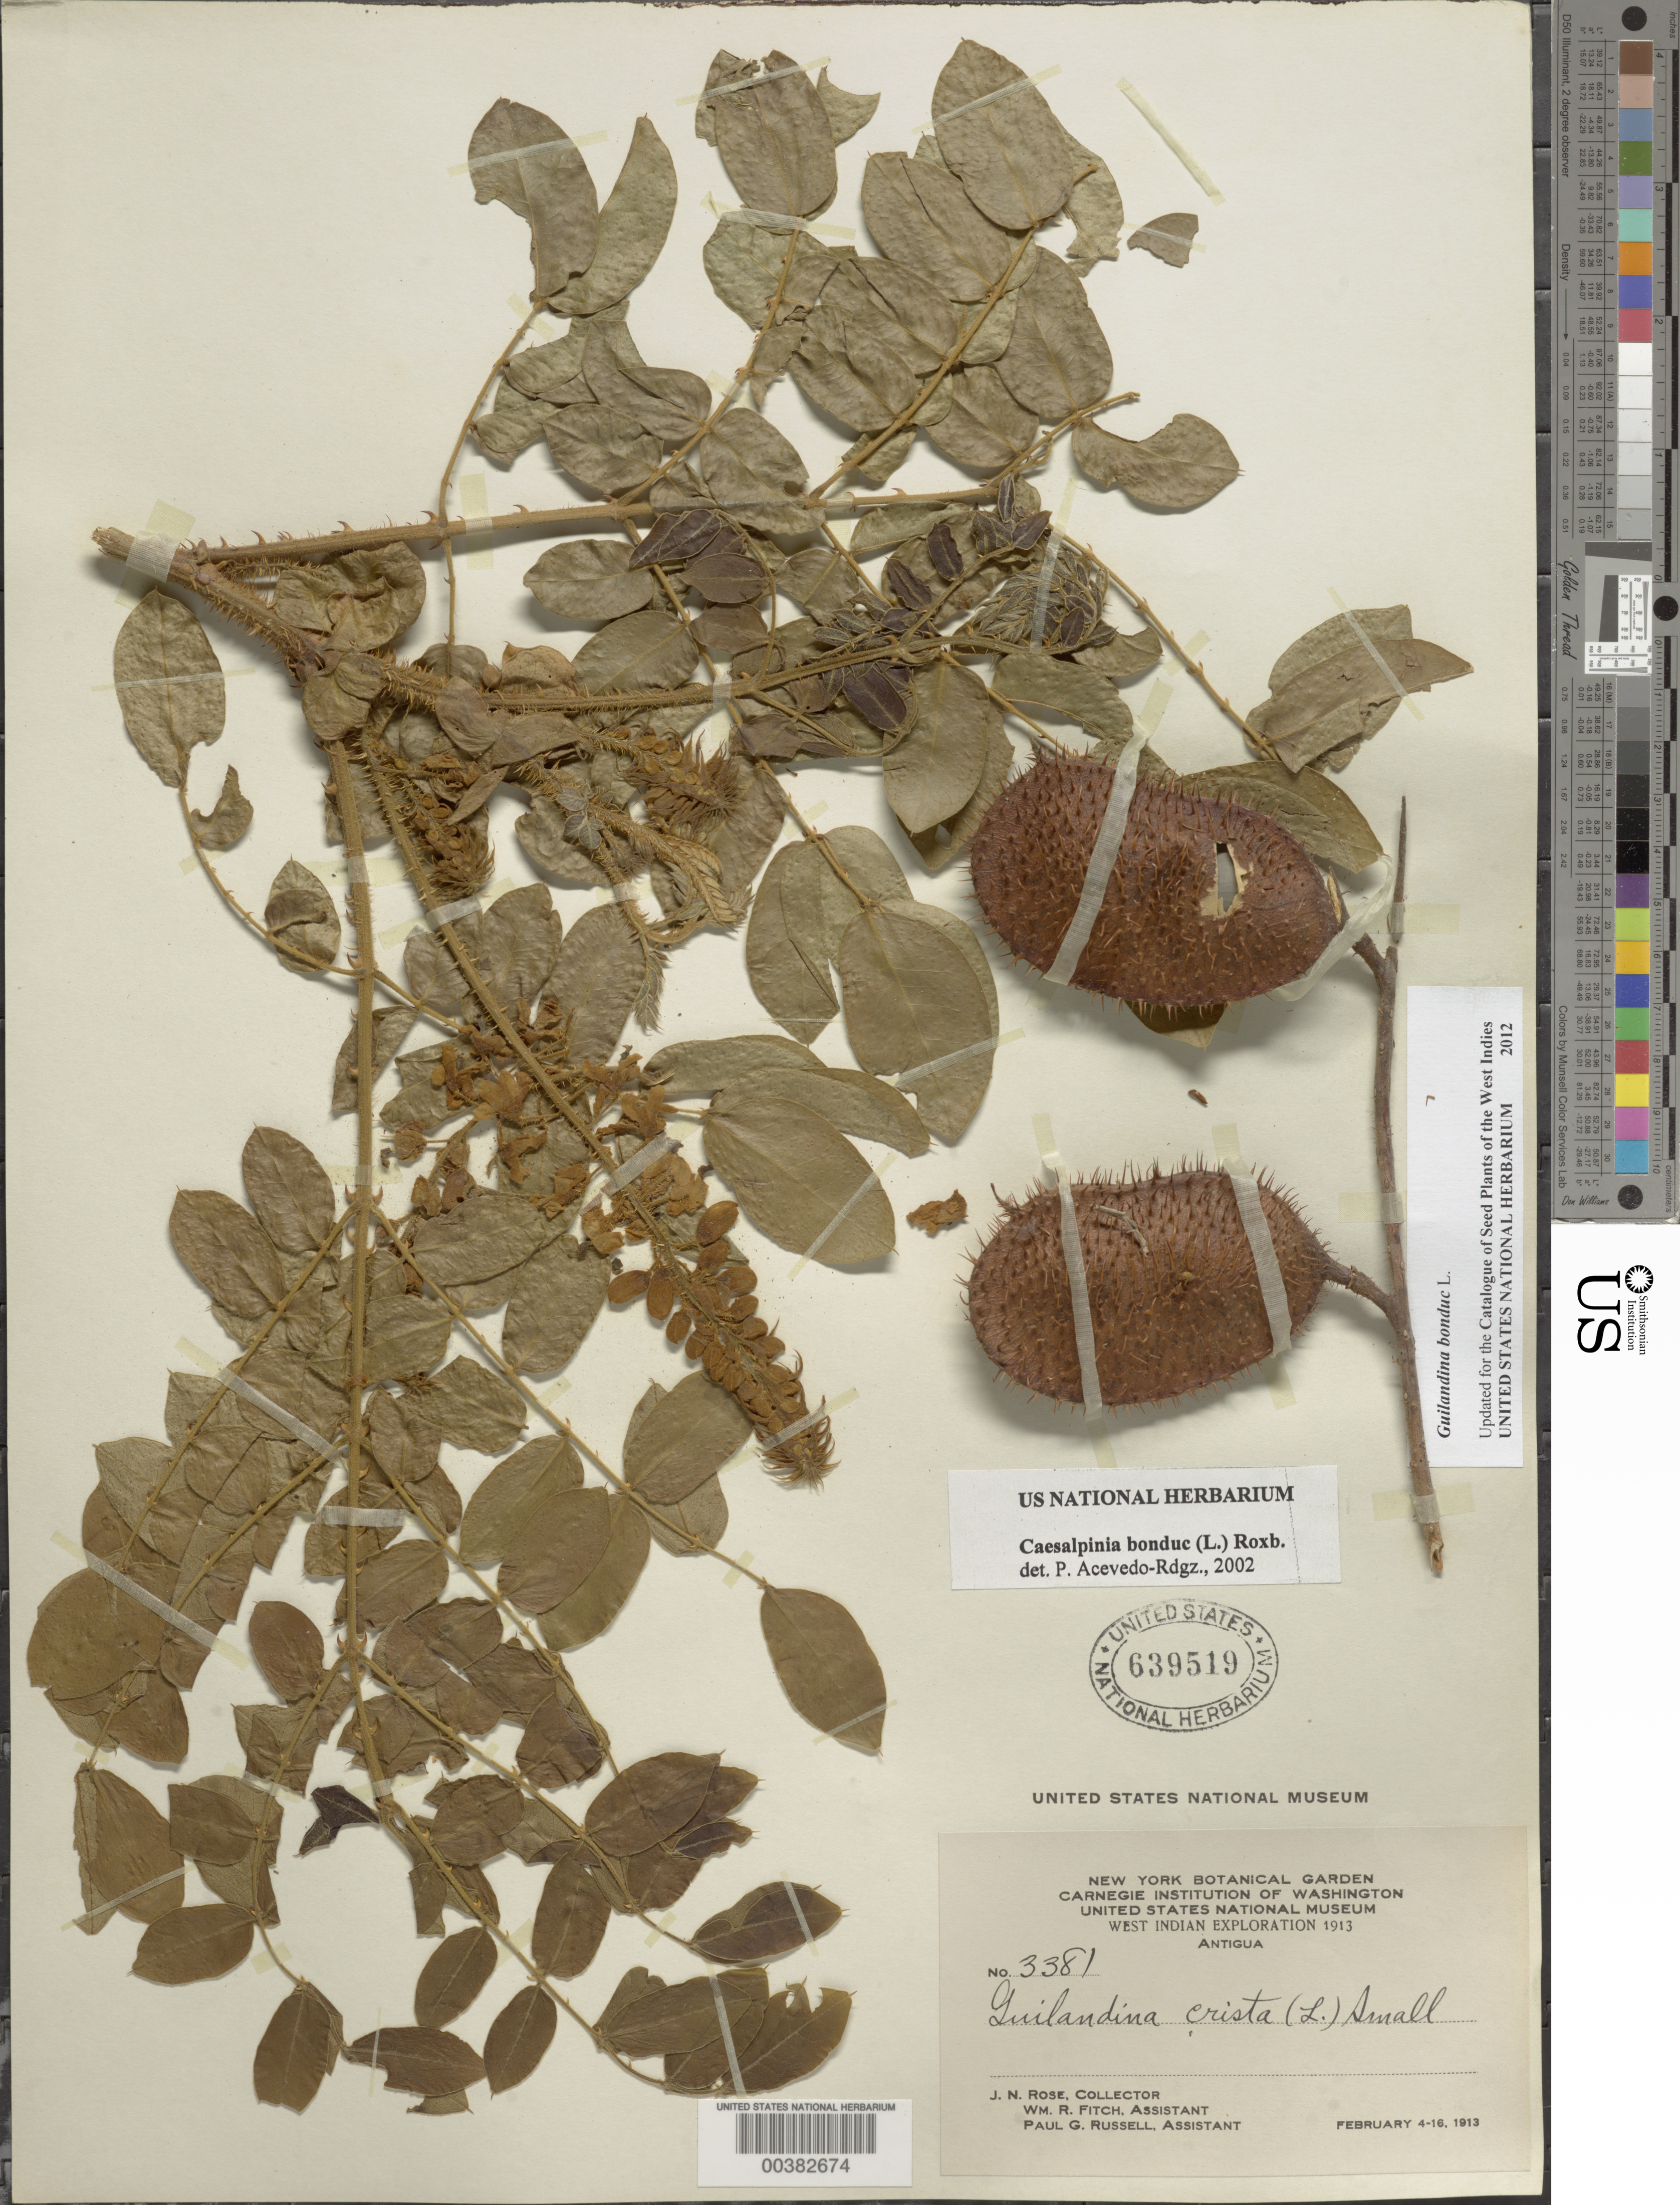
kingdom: Plantae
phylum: Tracheophyta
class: Magnoliopsida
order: Fabales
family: Fabaceae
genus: Guilandina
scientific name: Guilandina bonduc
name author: L.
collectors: J. N. Rose, W. R. Fitch & P. G. Russell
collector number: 3381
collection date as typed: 04 Feb 1913 to 16 Feb 1913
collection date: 1913-02-04/1913-02-16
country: Antigua and Barbuda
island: Antigua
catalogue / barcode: US 639519